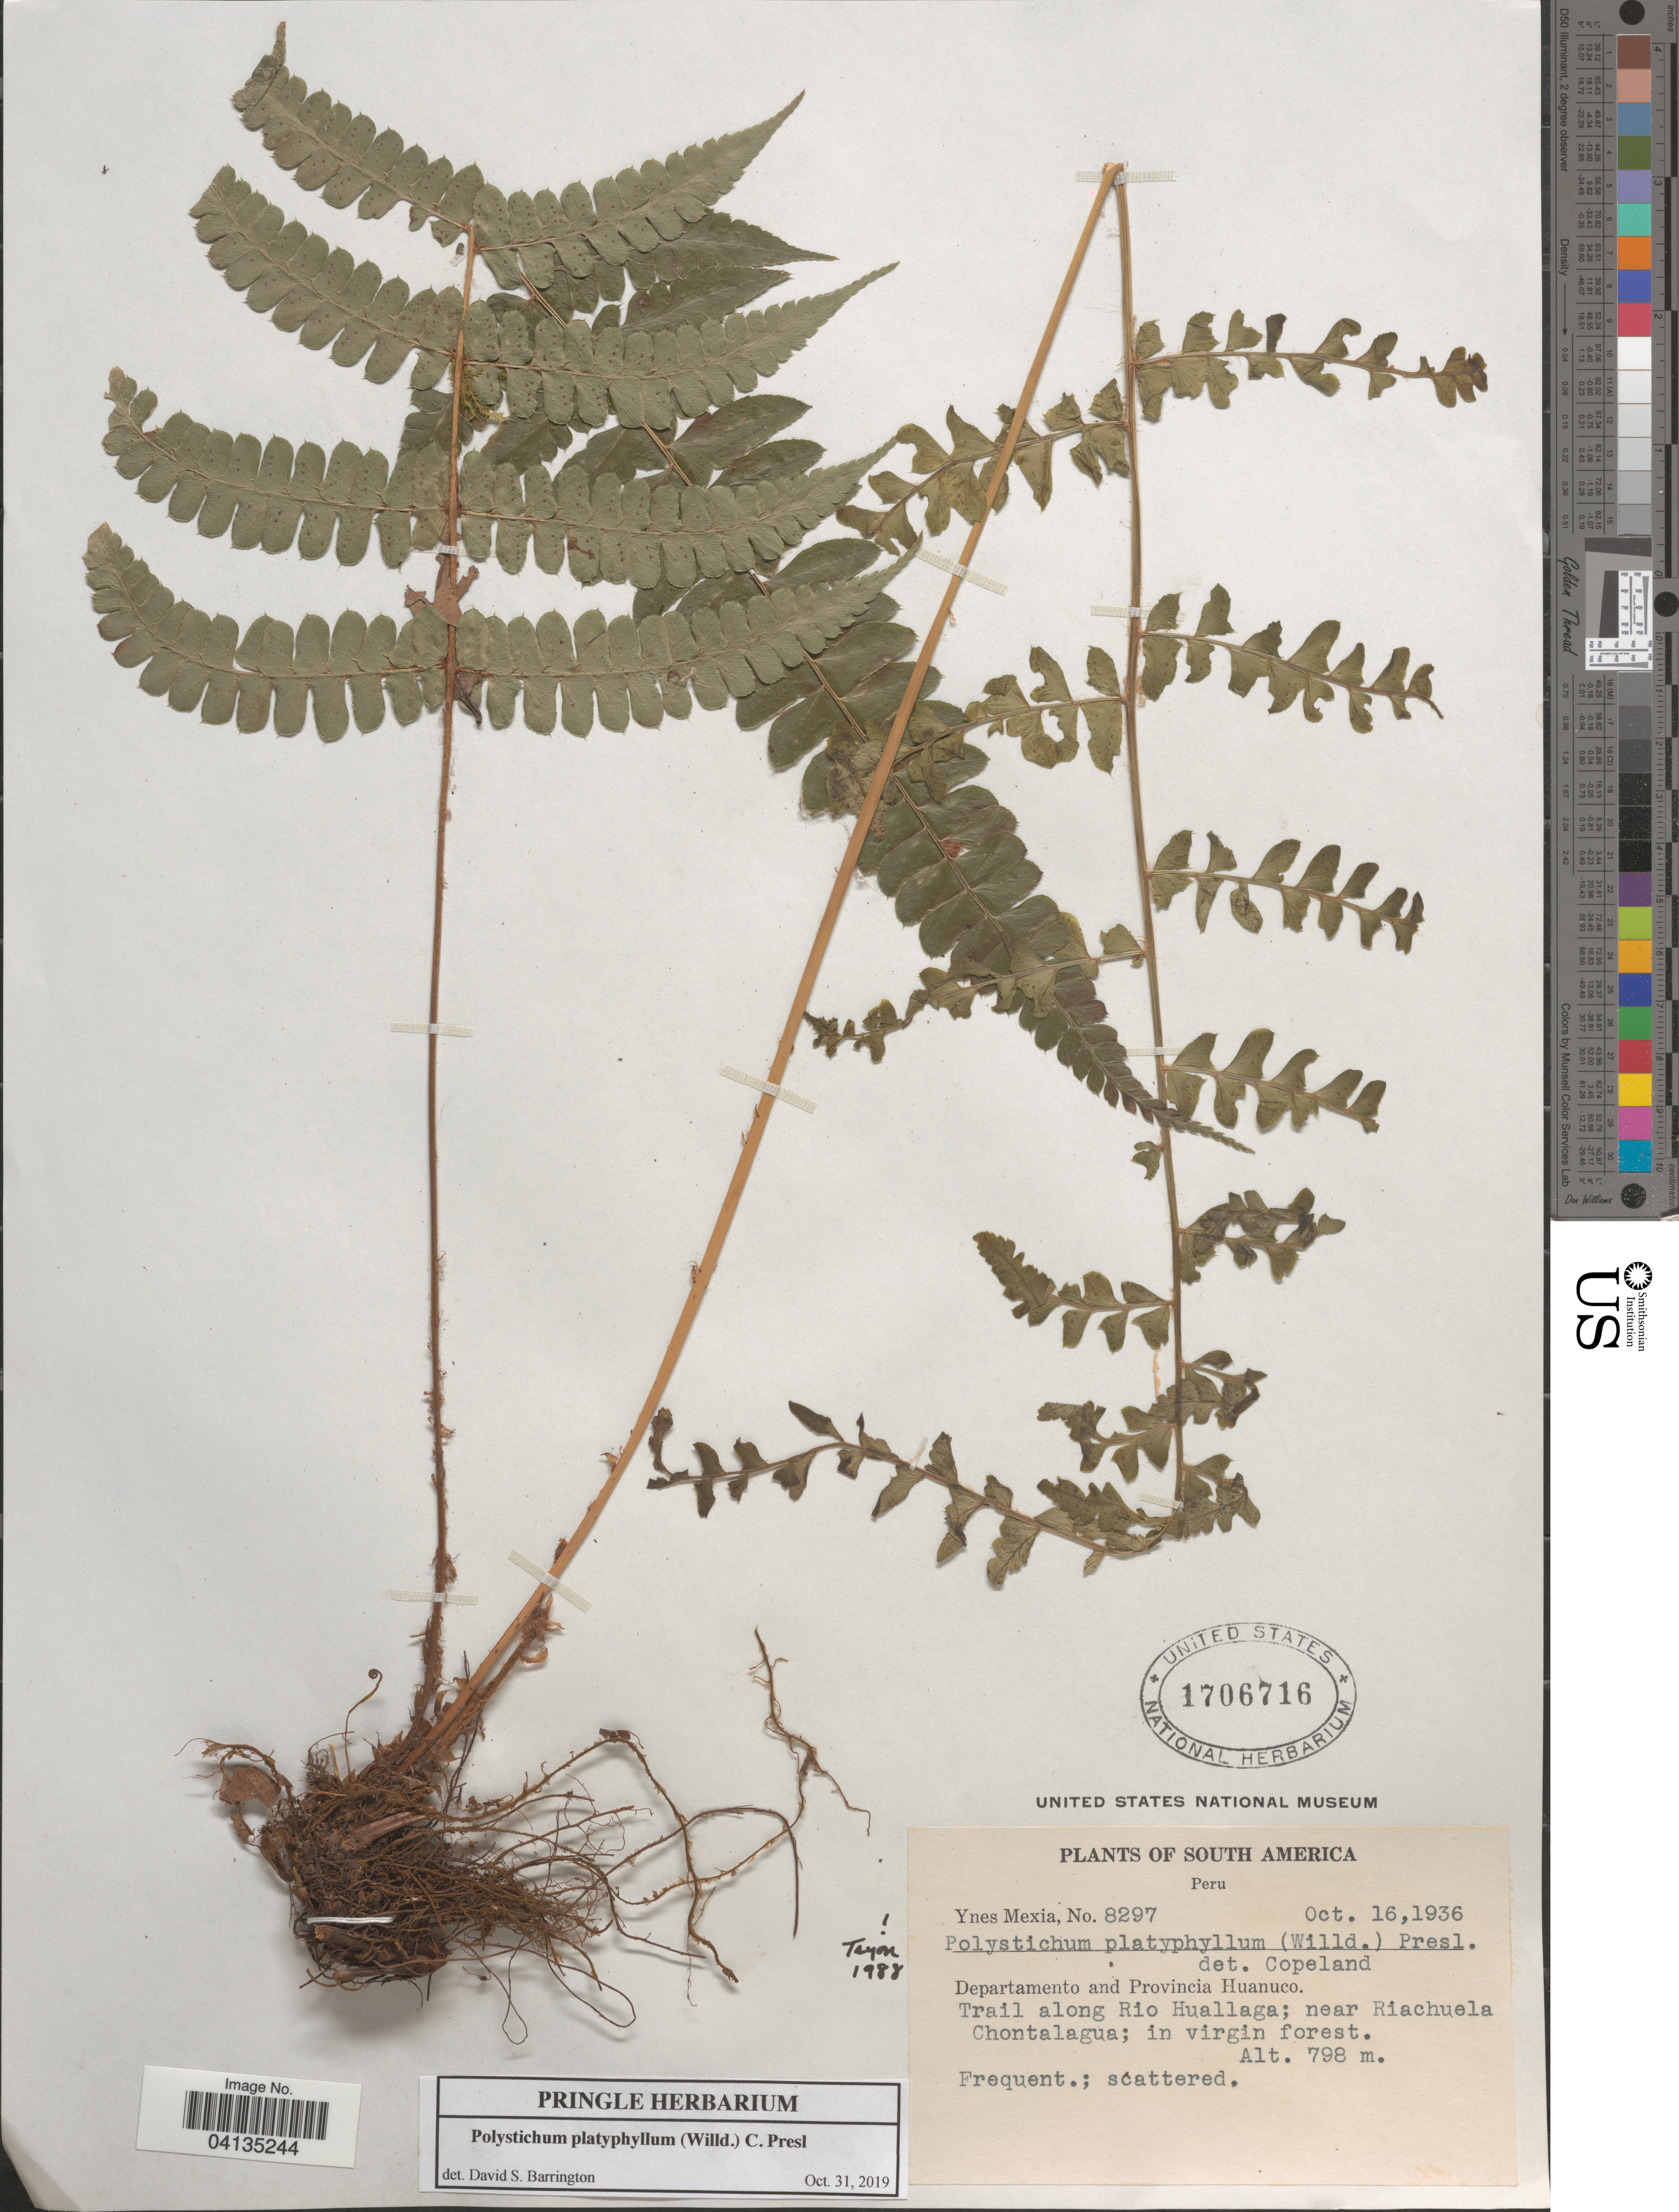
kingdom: Plantae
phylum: Tracheophyta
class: Polypodiopsida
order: Polypodiales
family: Dryopteridaceae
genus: Polystichum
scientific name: Polystichum platyphyllum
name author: (Willd.) C. Presl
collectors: Y. Mexia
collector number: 8297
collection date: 1936-10-16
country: Peru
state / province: Huanuco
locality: Departamento Huanuco. Trail along Rio Huallaga; near Riachuela Chontalagua.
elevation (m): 798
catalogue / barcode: US 1706716